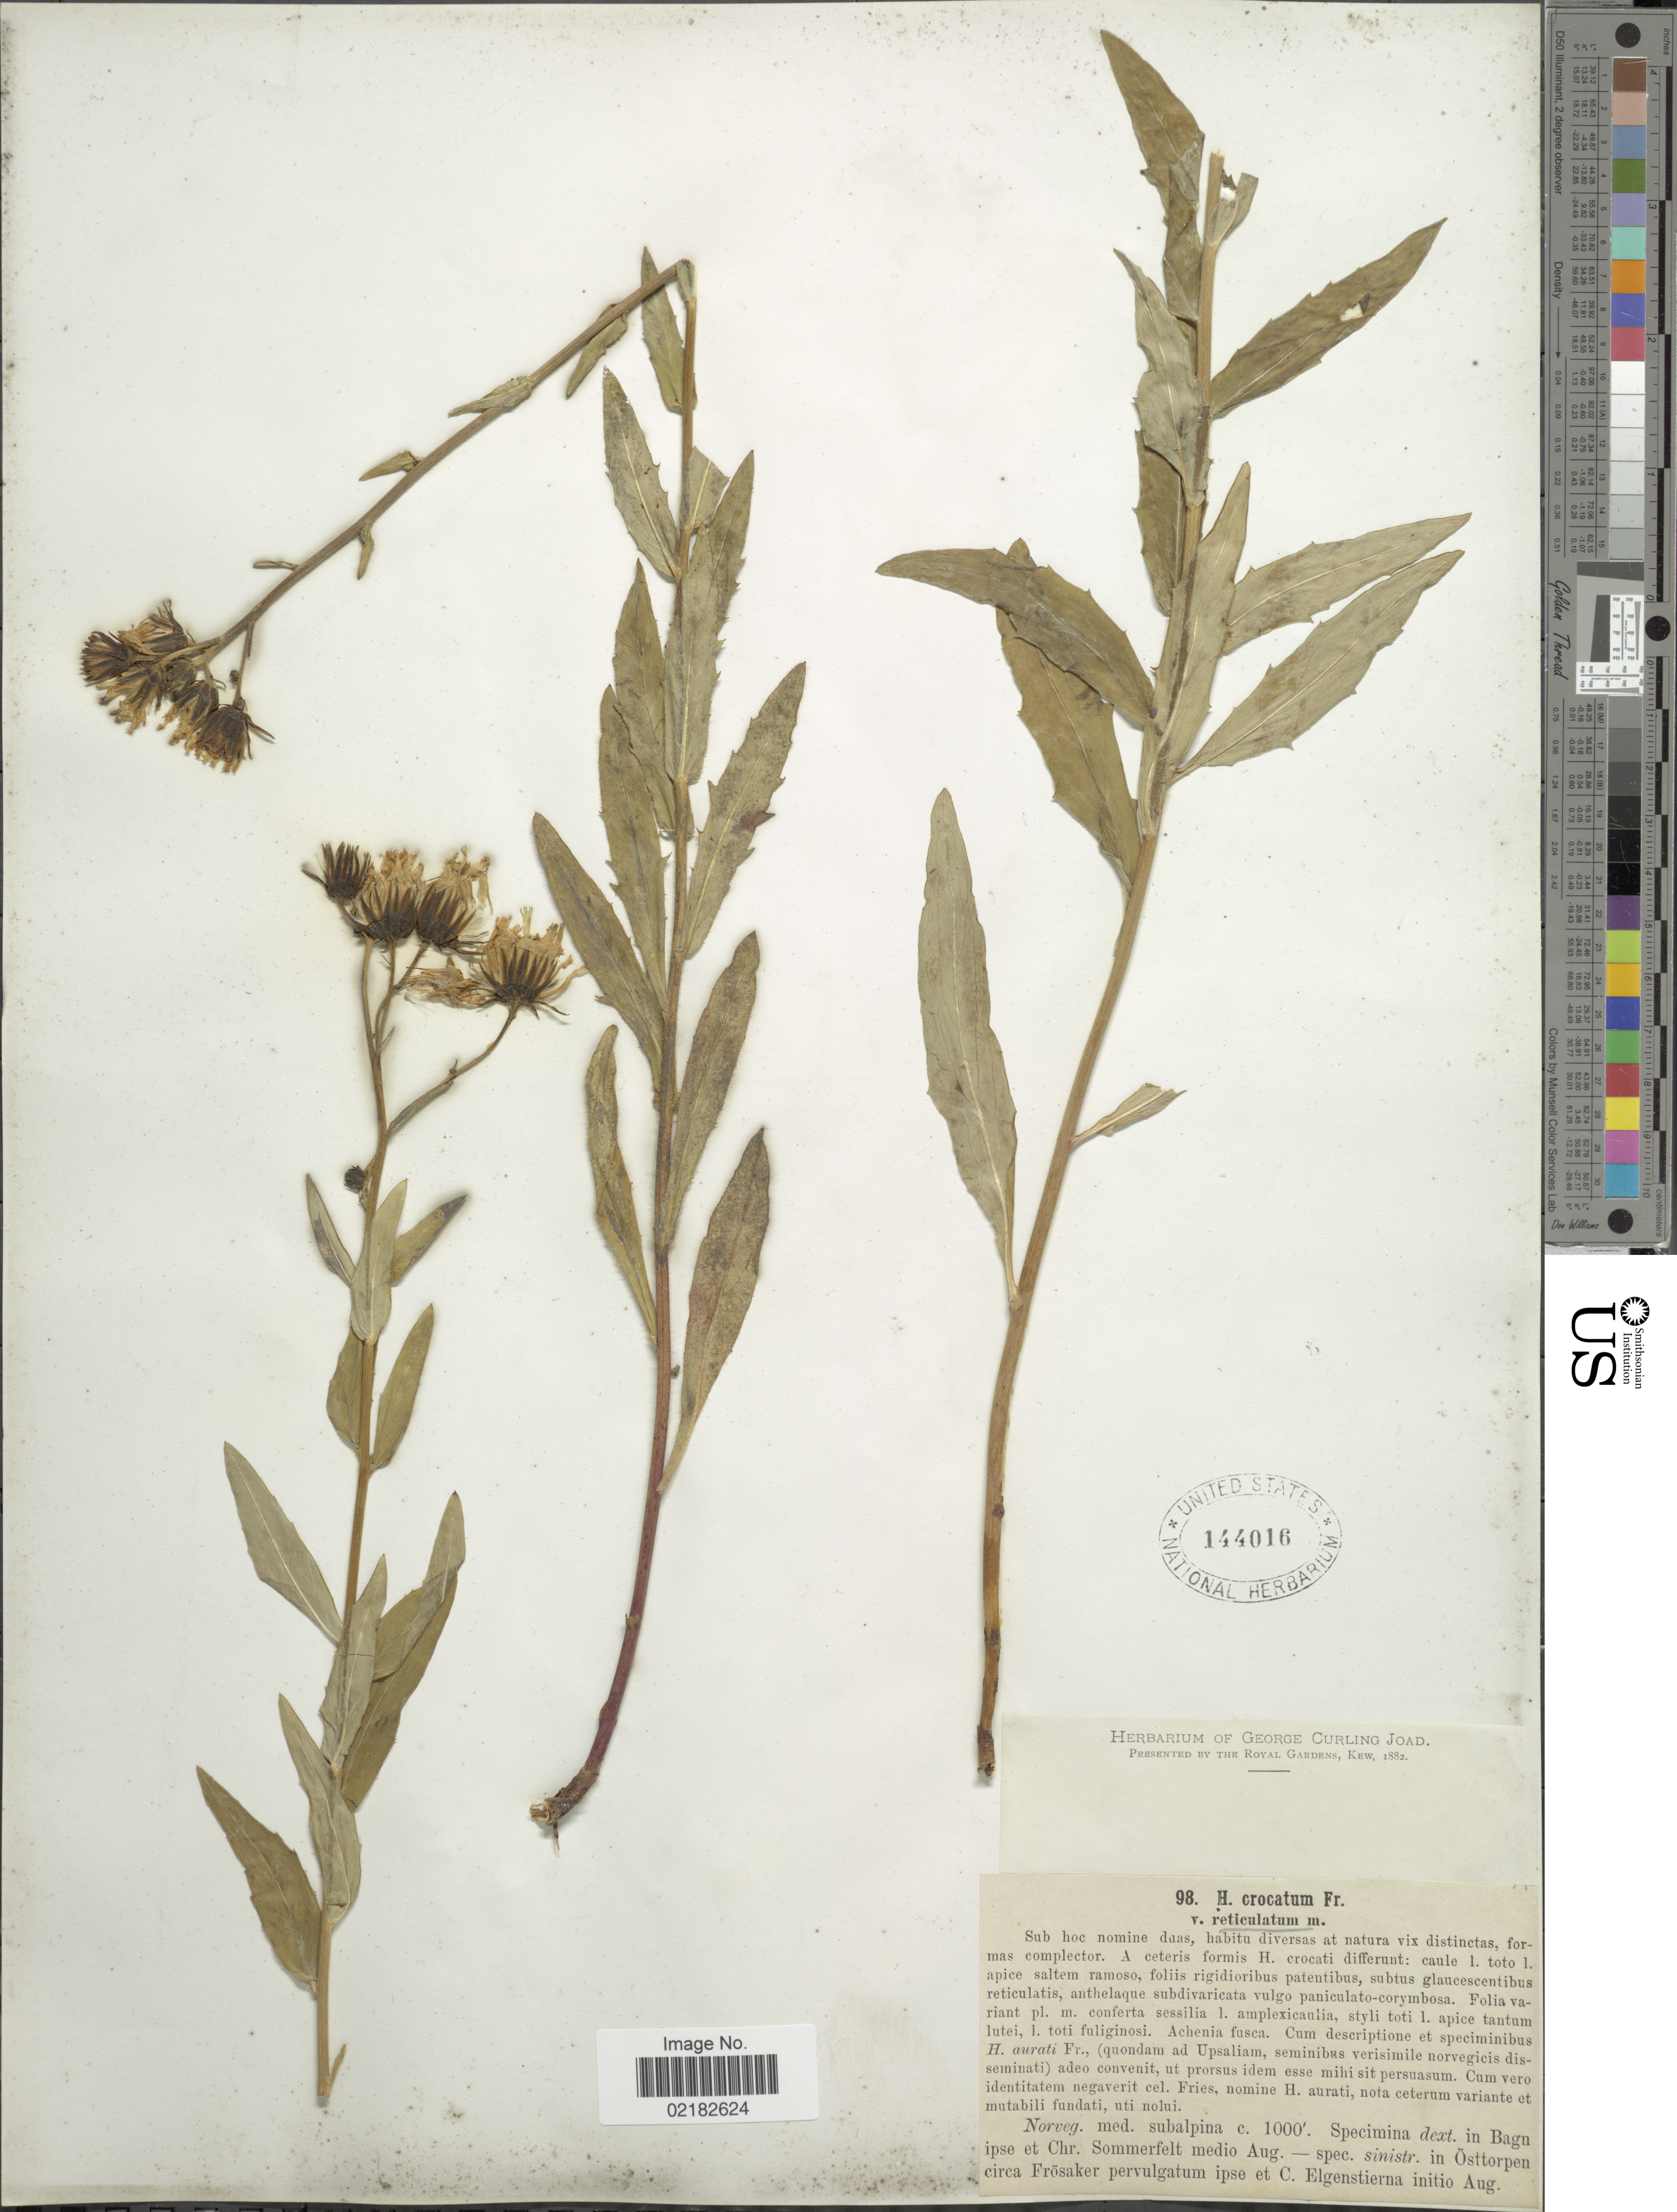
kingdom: Plantae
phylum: Tracheophyta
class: Magnoliopsida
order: Asterales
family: Asteraceae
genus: Hieracium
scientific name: Hieracium crocatum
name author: Fr.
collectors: ex herb. George Curling Joad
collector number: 98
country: Norway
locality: Norveg. med. subalpina, in Osttorpen circa Frosaker pervulgatum ipse et C. Elgenstierna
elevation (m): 305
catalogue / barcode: US 144016